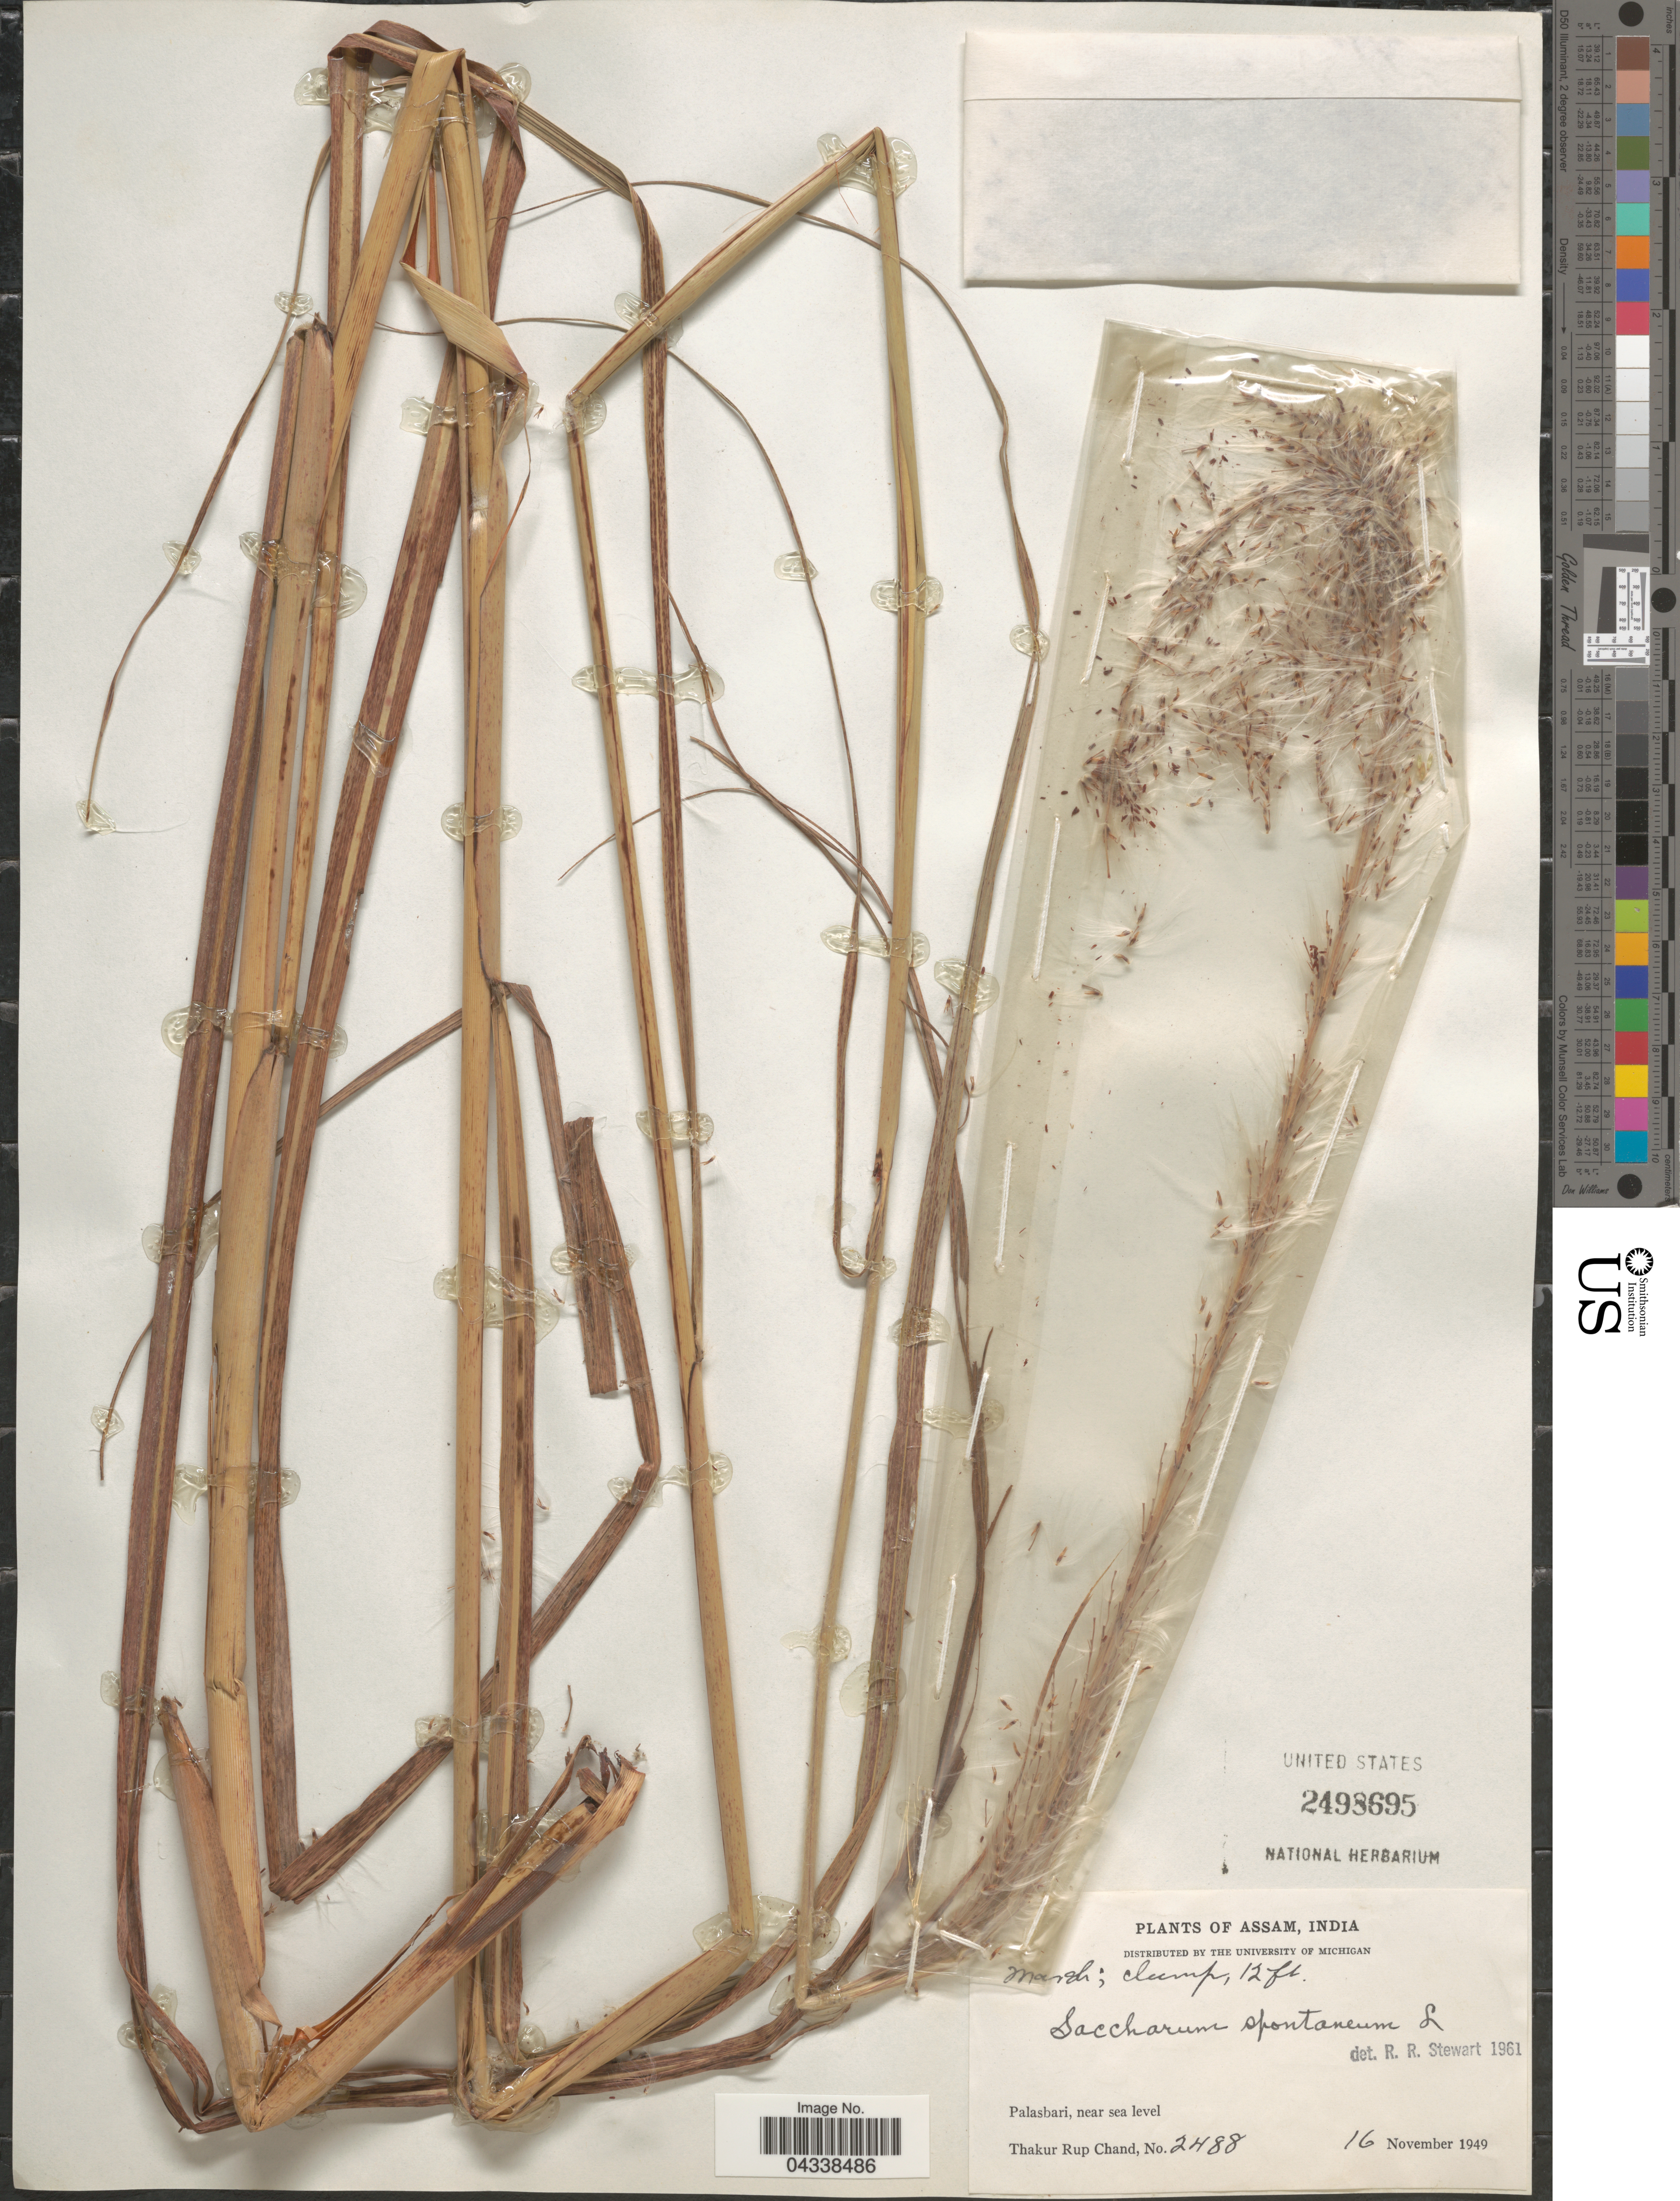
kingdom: Plantae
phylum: Tracheophyta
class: Liliopsida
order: Poales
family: Poaceae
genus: Saccharum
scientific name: Saccharum spontaneum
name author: L.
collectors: T. R. Chand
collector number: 2488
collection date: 1949-11-16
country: India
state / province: Assam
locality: Palasbari.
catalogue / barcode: US 2498695